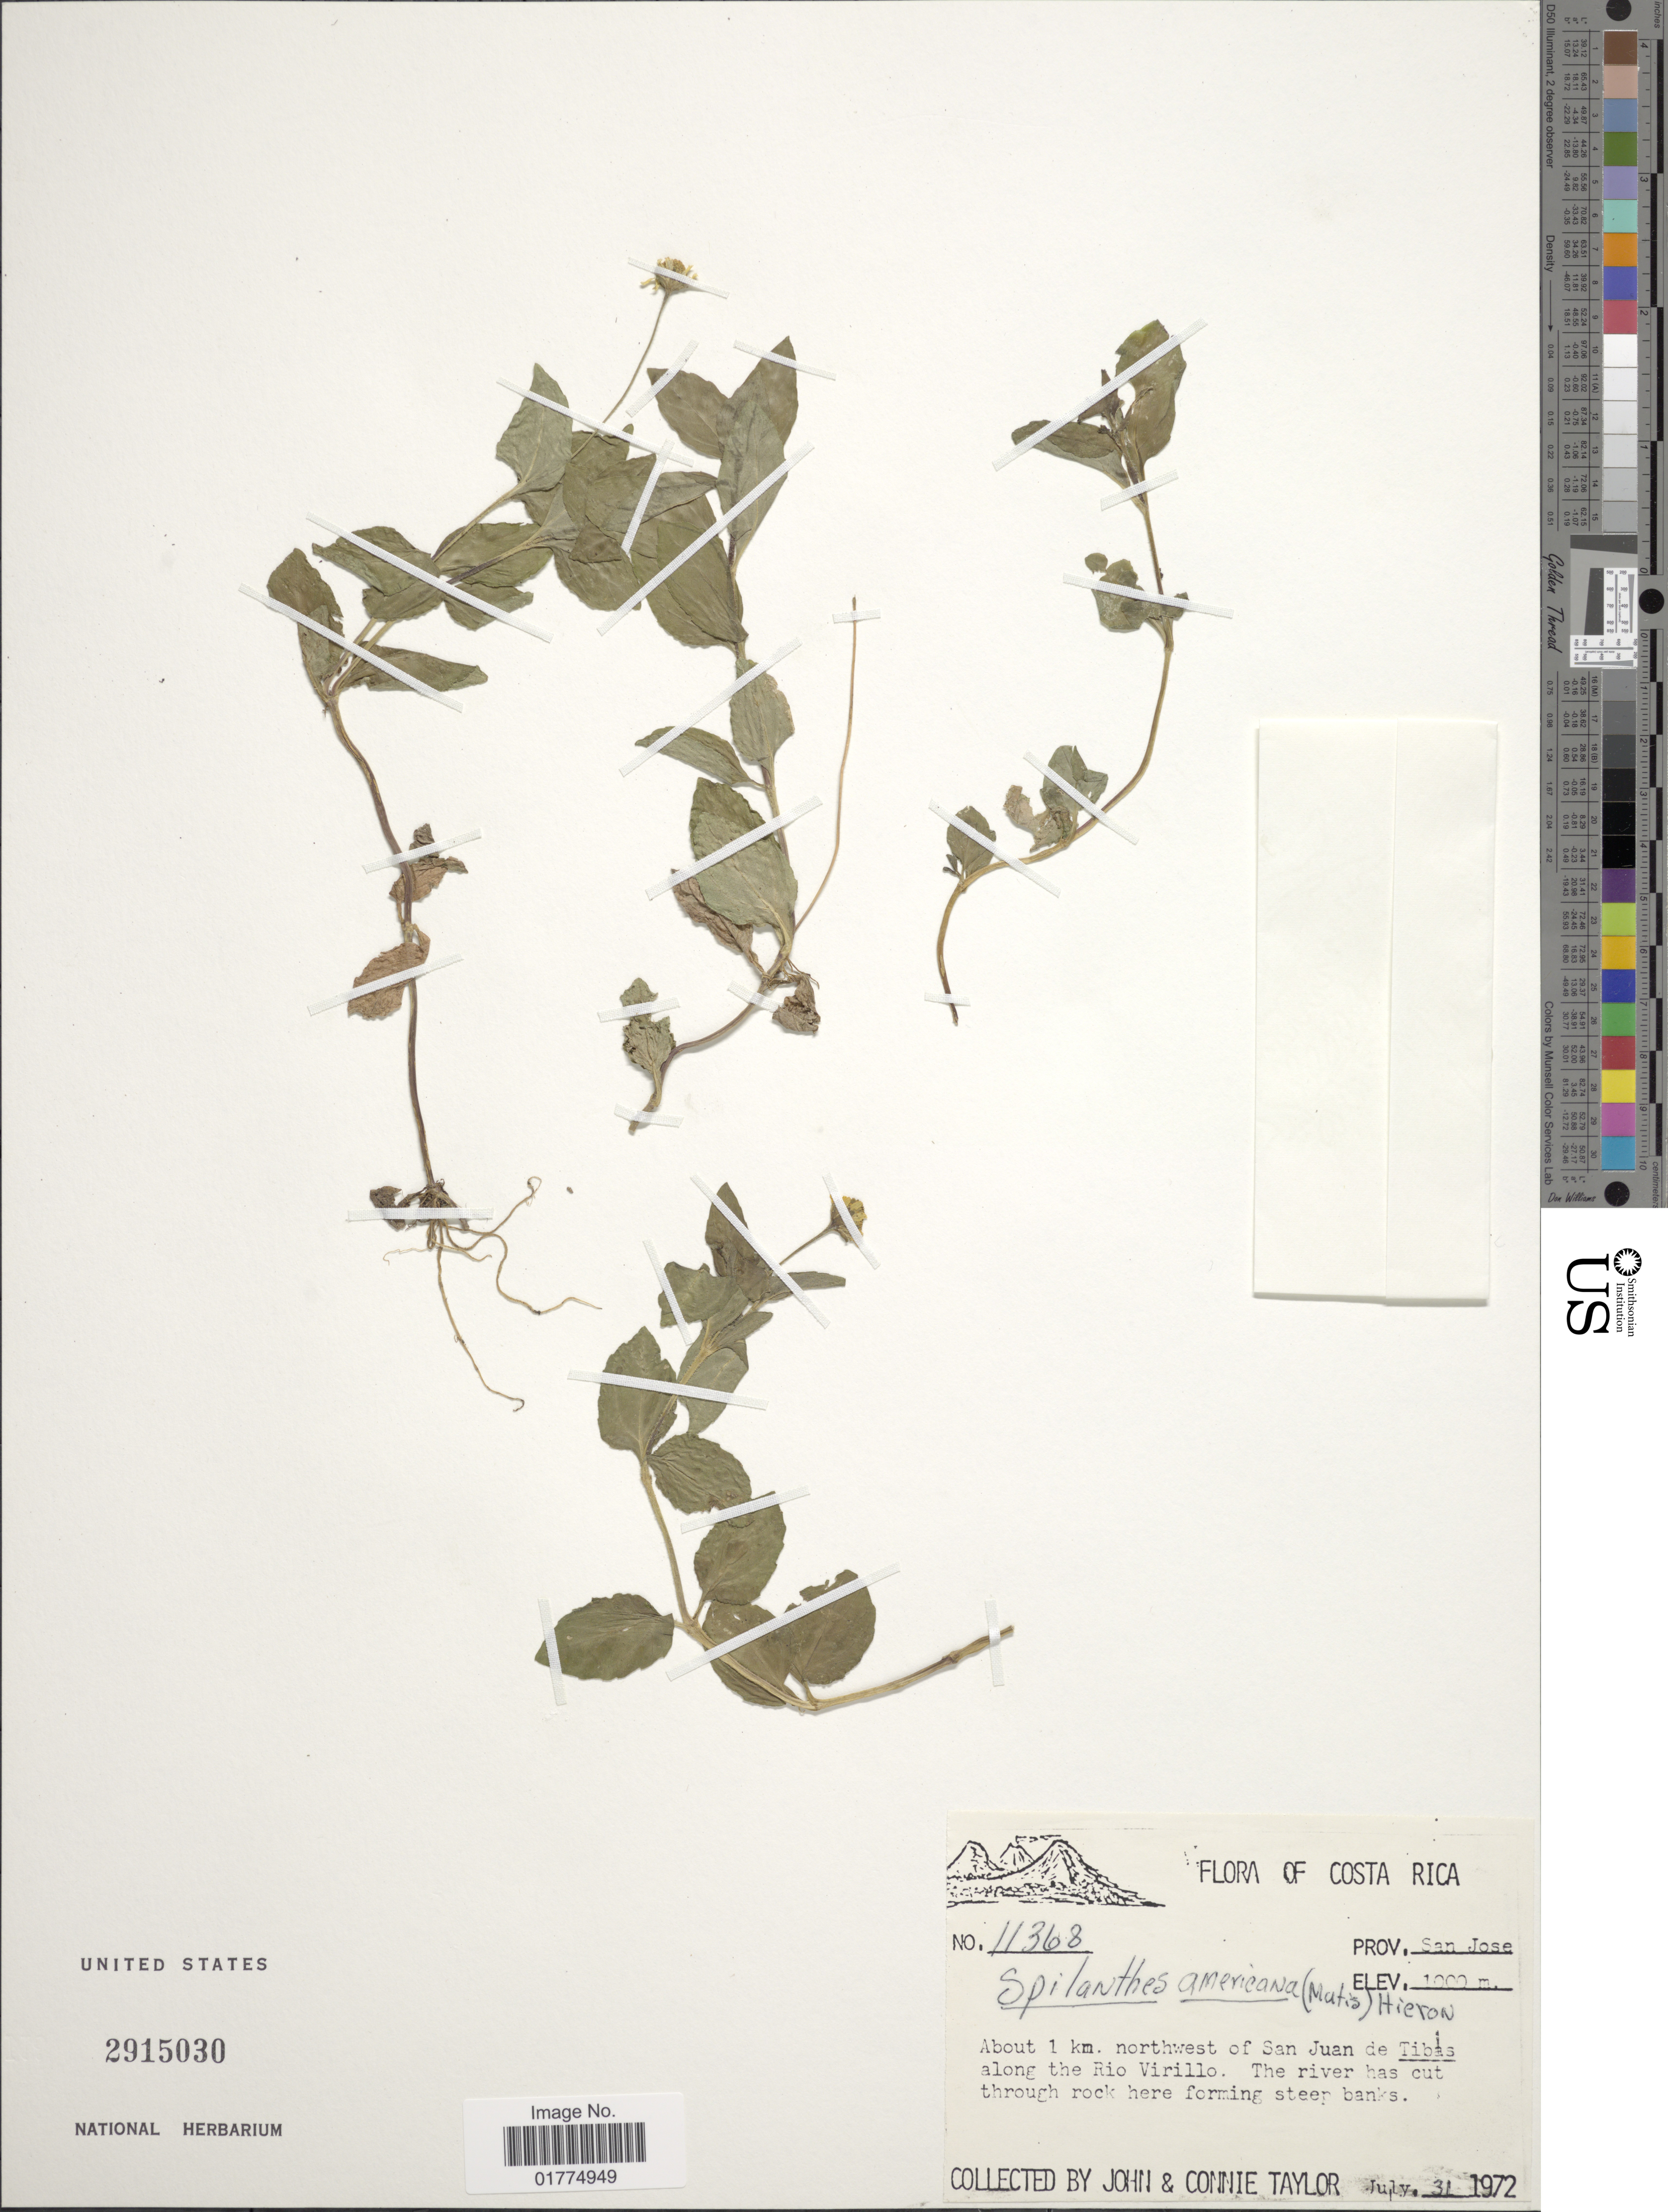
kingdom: Plantae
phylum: Tracheophyta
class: Magnoliopsida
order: Asterales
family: Asteraceae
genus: Acmella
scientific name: Acmella repens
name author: (Walter) Rich.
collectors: J. Taylor & C. Taylor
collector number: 11368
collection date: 1972-07-31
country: Costa Rica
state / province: San José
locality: Prov. San Jose. About 1 km. northwest of San Juan de Tibas along the Rio Virillo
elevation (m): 1000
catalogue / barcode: US 2915030